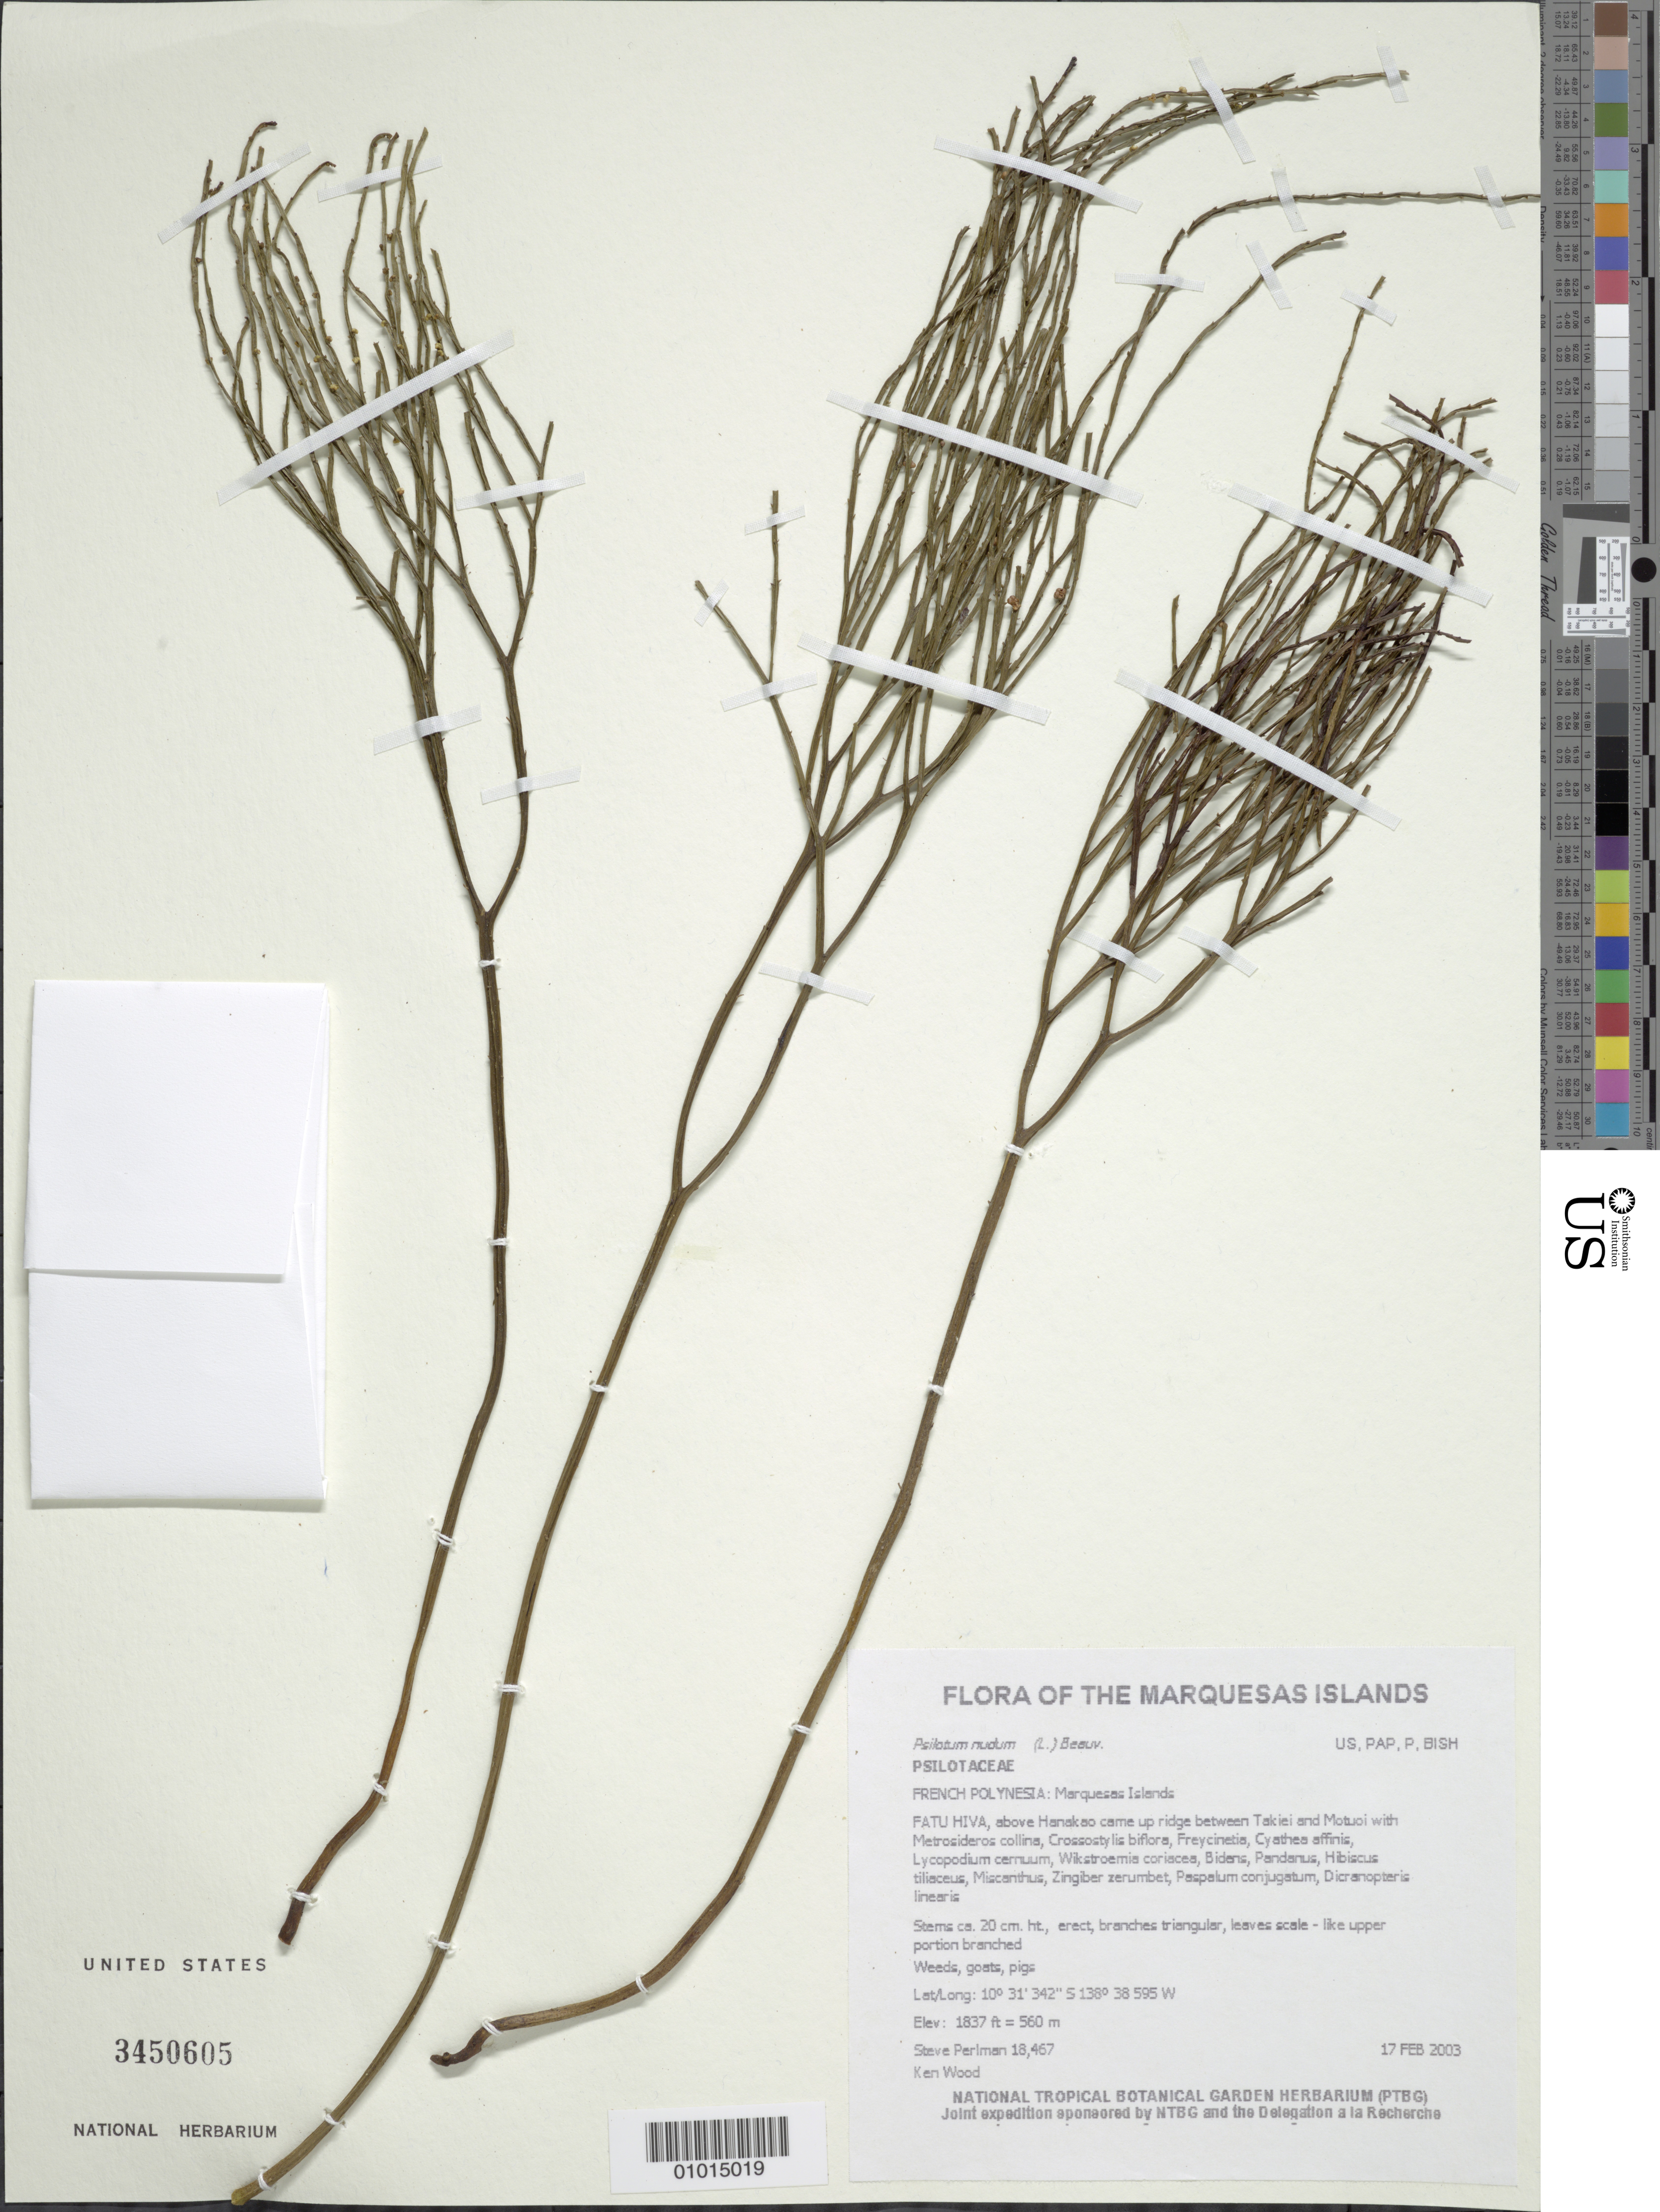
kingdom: Plantae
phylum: Tracheophyta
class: Polypodiopsida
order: Psilotales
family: Psilotaceae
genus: Psilotum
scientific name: Psilotum nudum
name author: (L.) P. Beauv.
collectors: S. P. Perlman & K. R. Wood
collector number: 18467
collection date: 2003-02-17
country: French Polynesia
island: Fatu Hiva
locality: Above Hanakao came up ridge between Takiei and Motuoi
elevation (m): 560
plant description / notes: Weeds, goats, pigs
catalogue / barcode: US 3450605